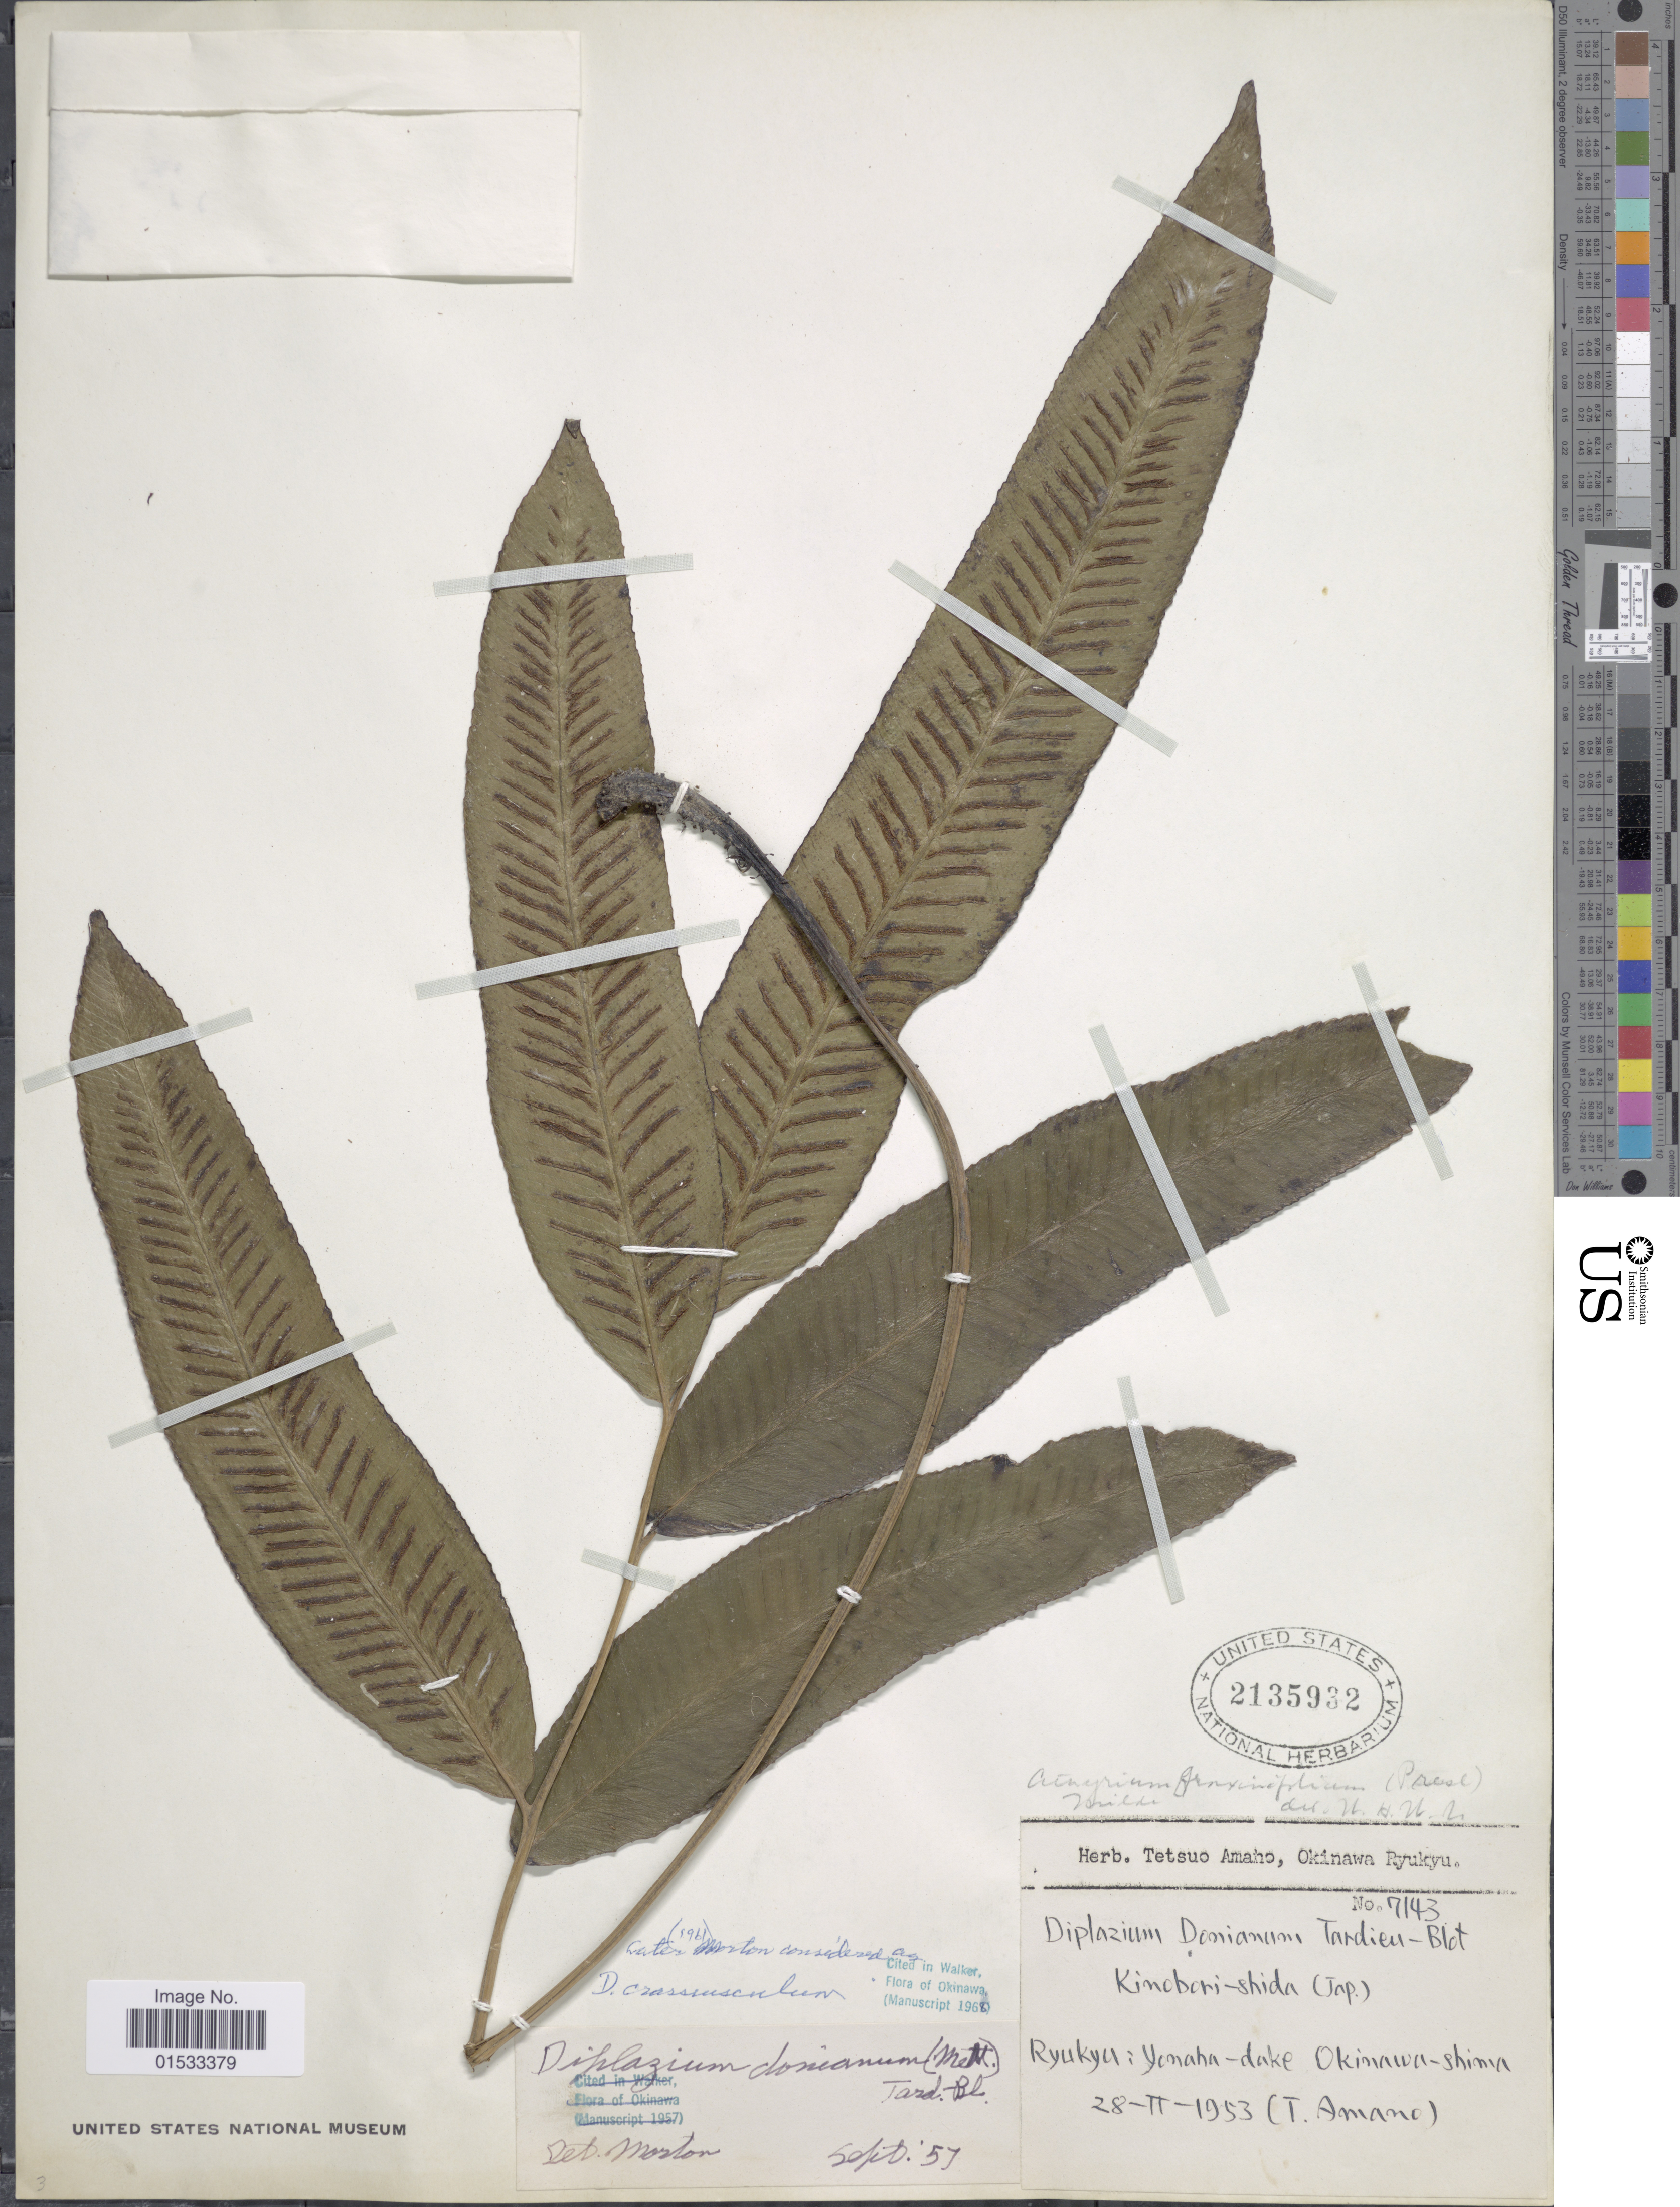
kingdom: Plantae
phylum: Tracheophyta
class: Polypodiopsida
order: Polypodiales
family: Athyriaceae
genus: Diplazium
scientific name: Diplazium crassiusculum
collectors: T. Amano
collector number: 7143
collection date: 1953-02-28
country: Japan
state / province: Okinawa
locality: Ryukyu, Yonaha- dake, Okinawa- shima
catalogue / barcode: US 2135932